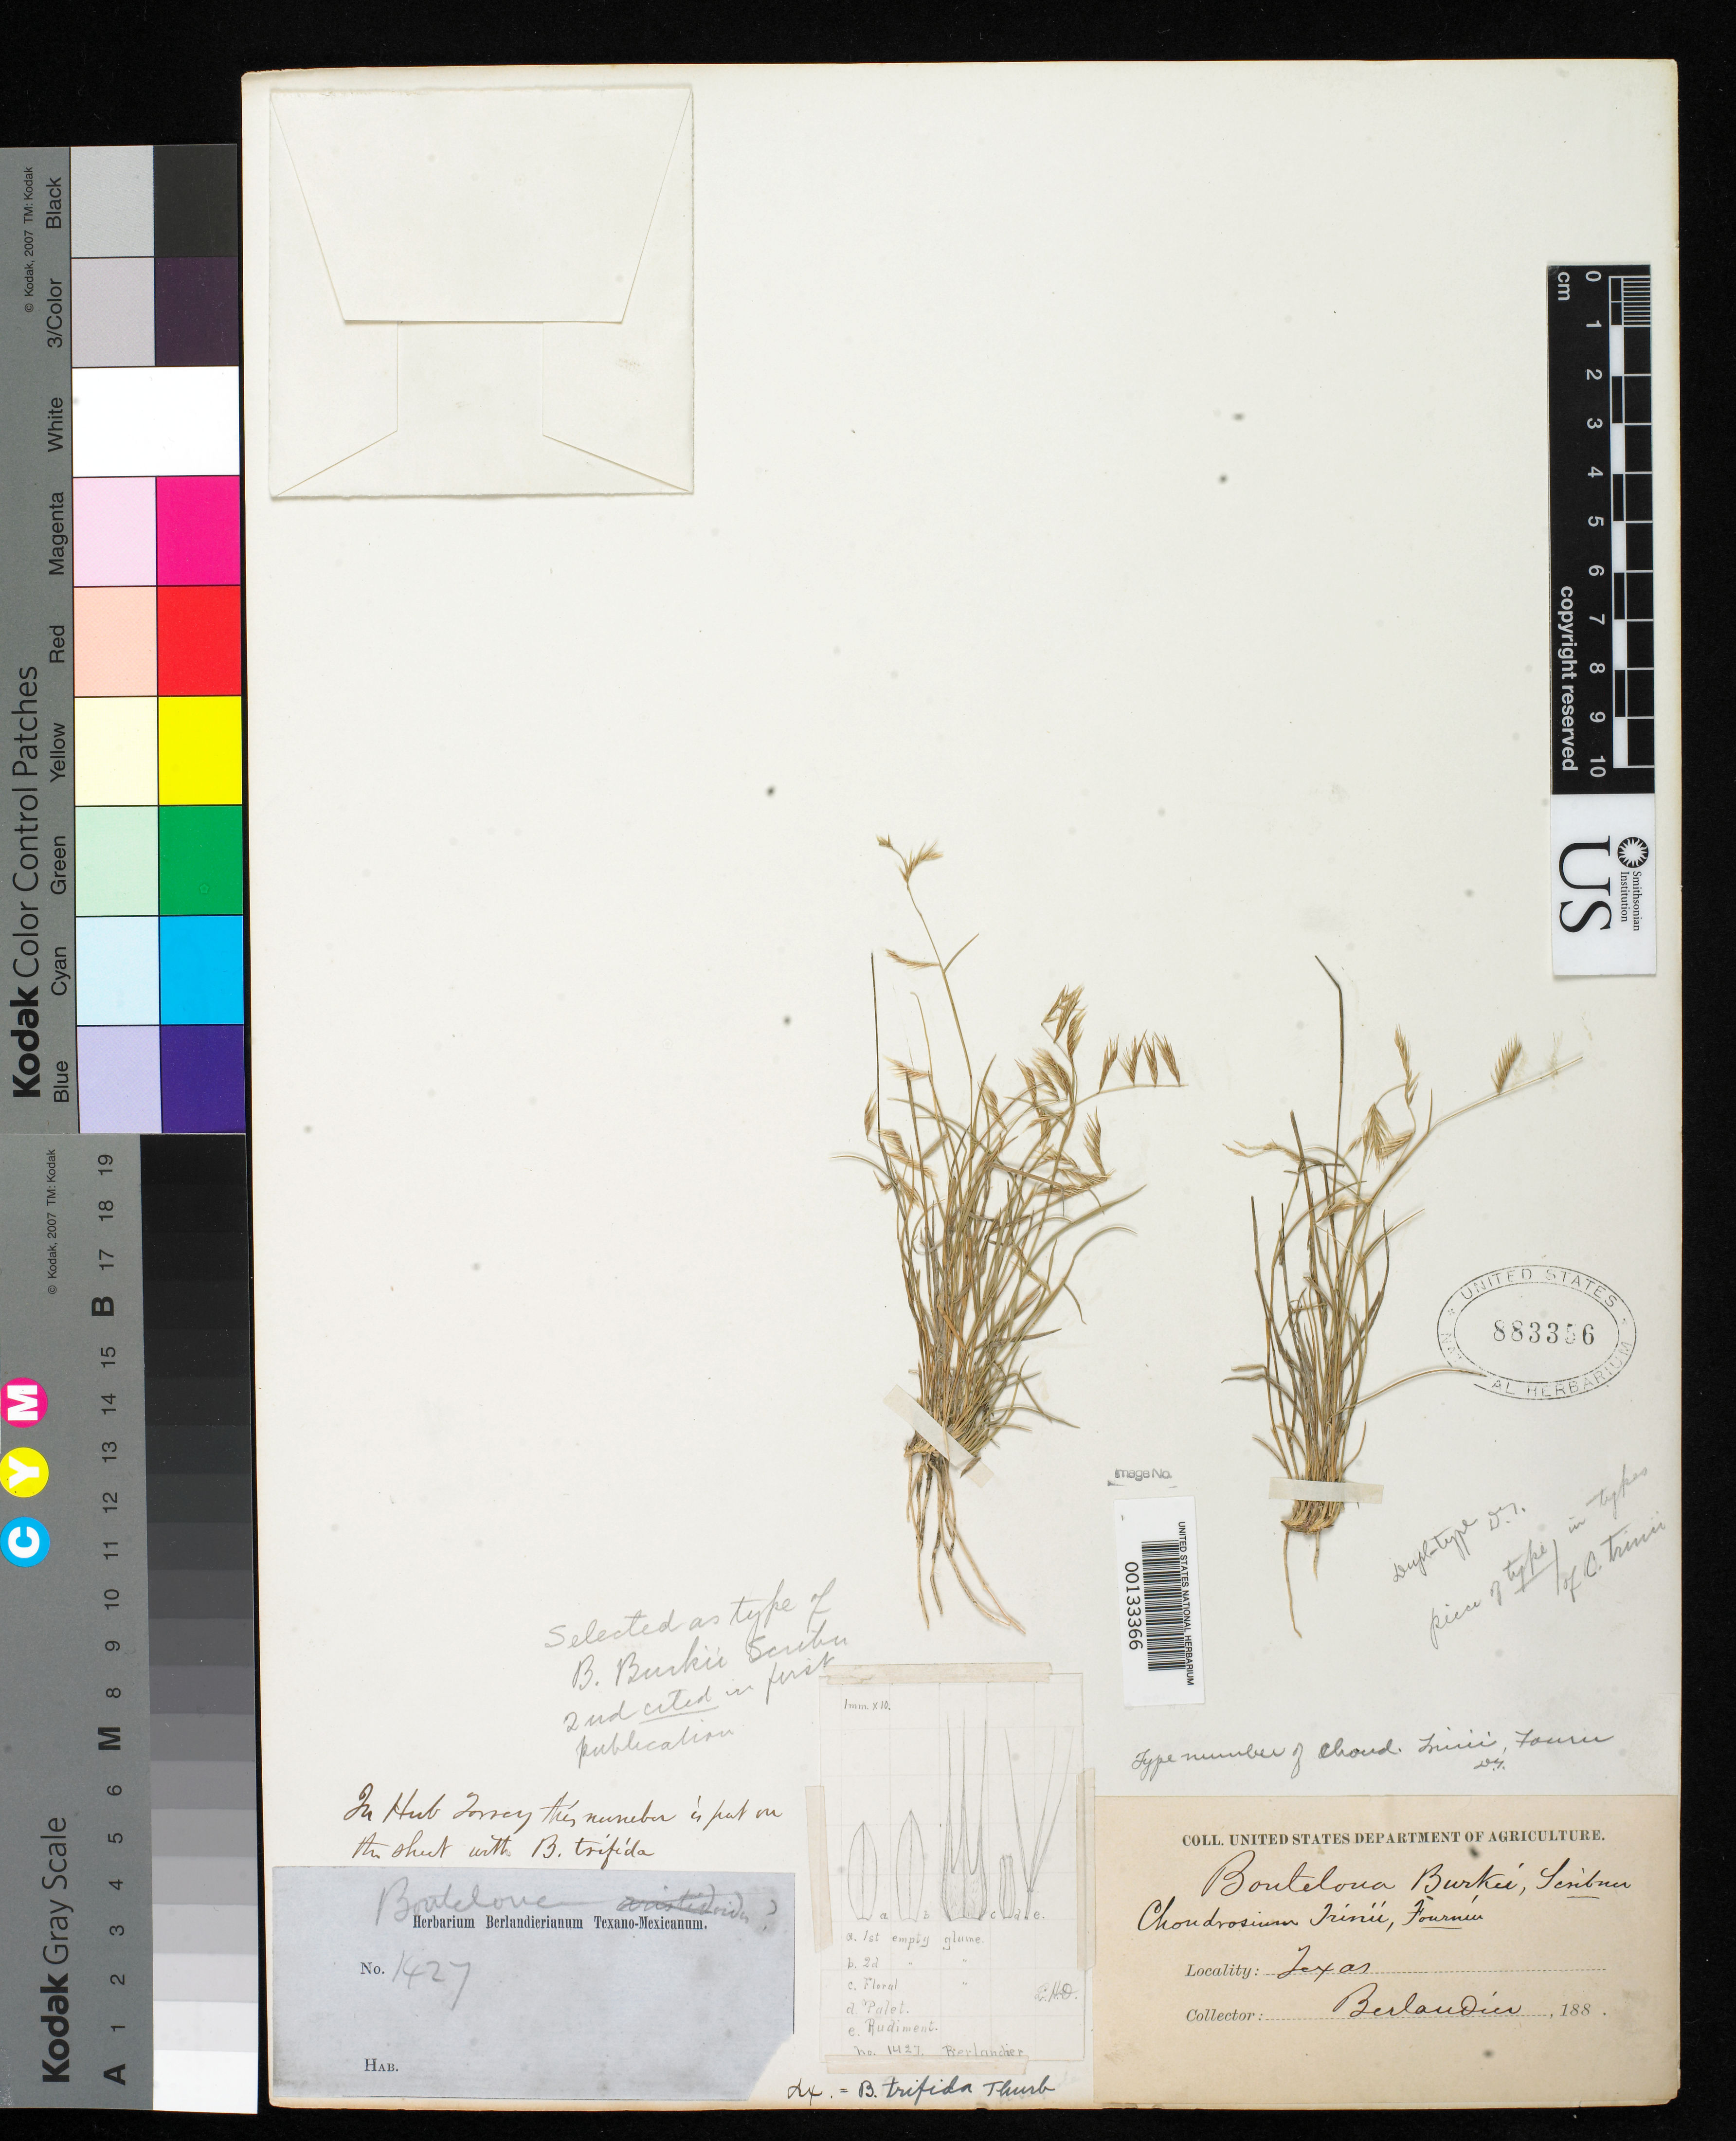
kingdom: Plantae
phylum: Tracheophyta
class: Liliopsida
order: Poales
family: Poaceae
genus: Chondrosum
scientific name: Chondrosum trinii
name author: E. Fourn.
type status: Isotype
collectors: J. L. Berlandier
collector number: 1427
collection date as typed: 188-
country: United States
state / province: Texas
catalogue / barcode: US 883356